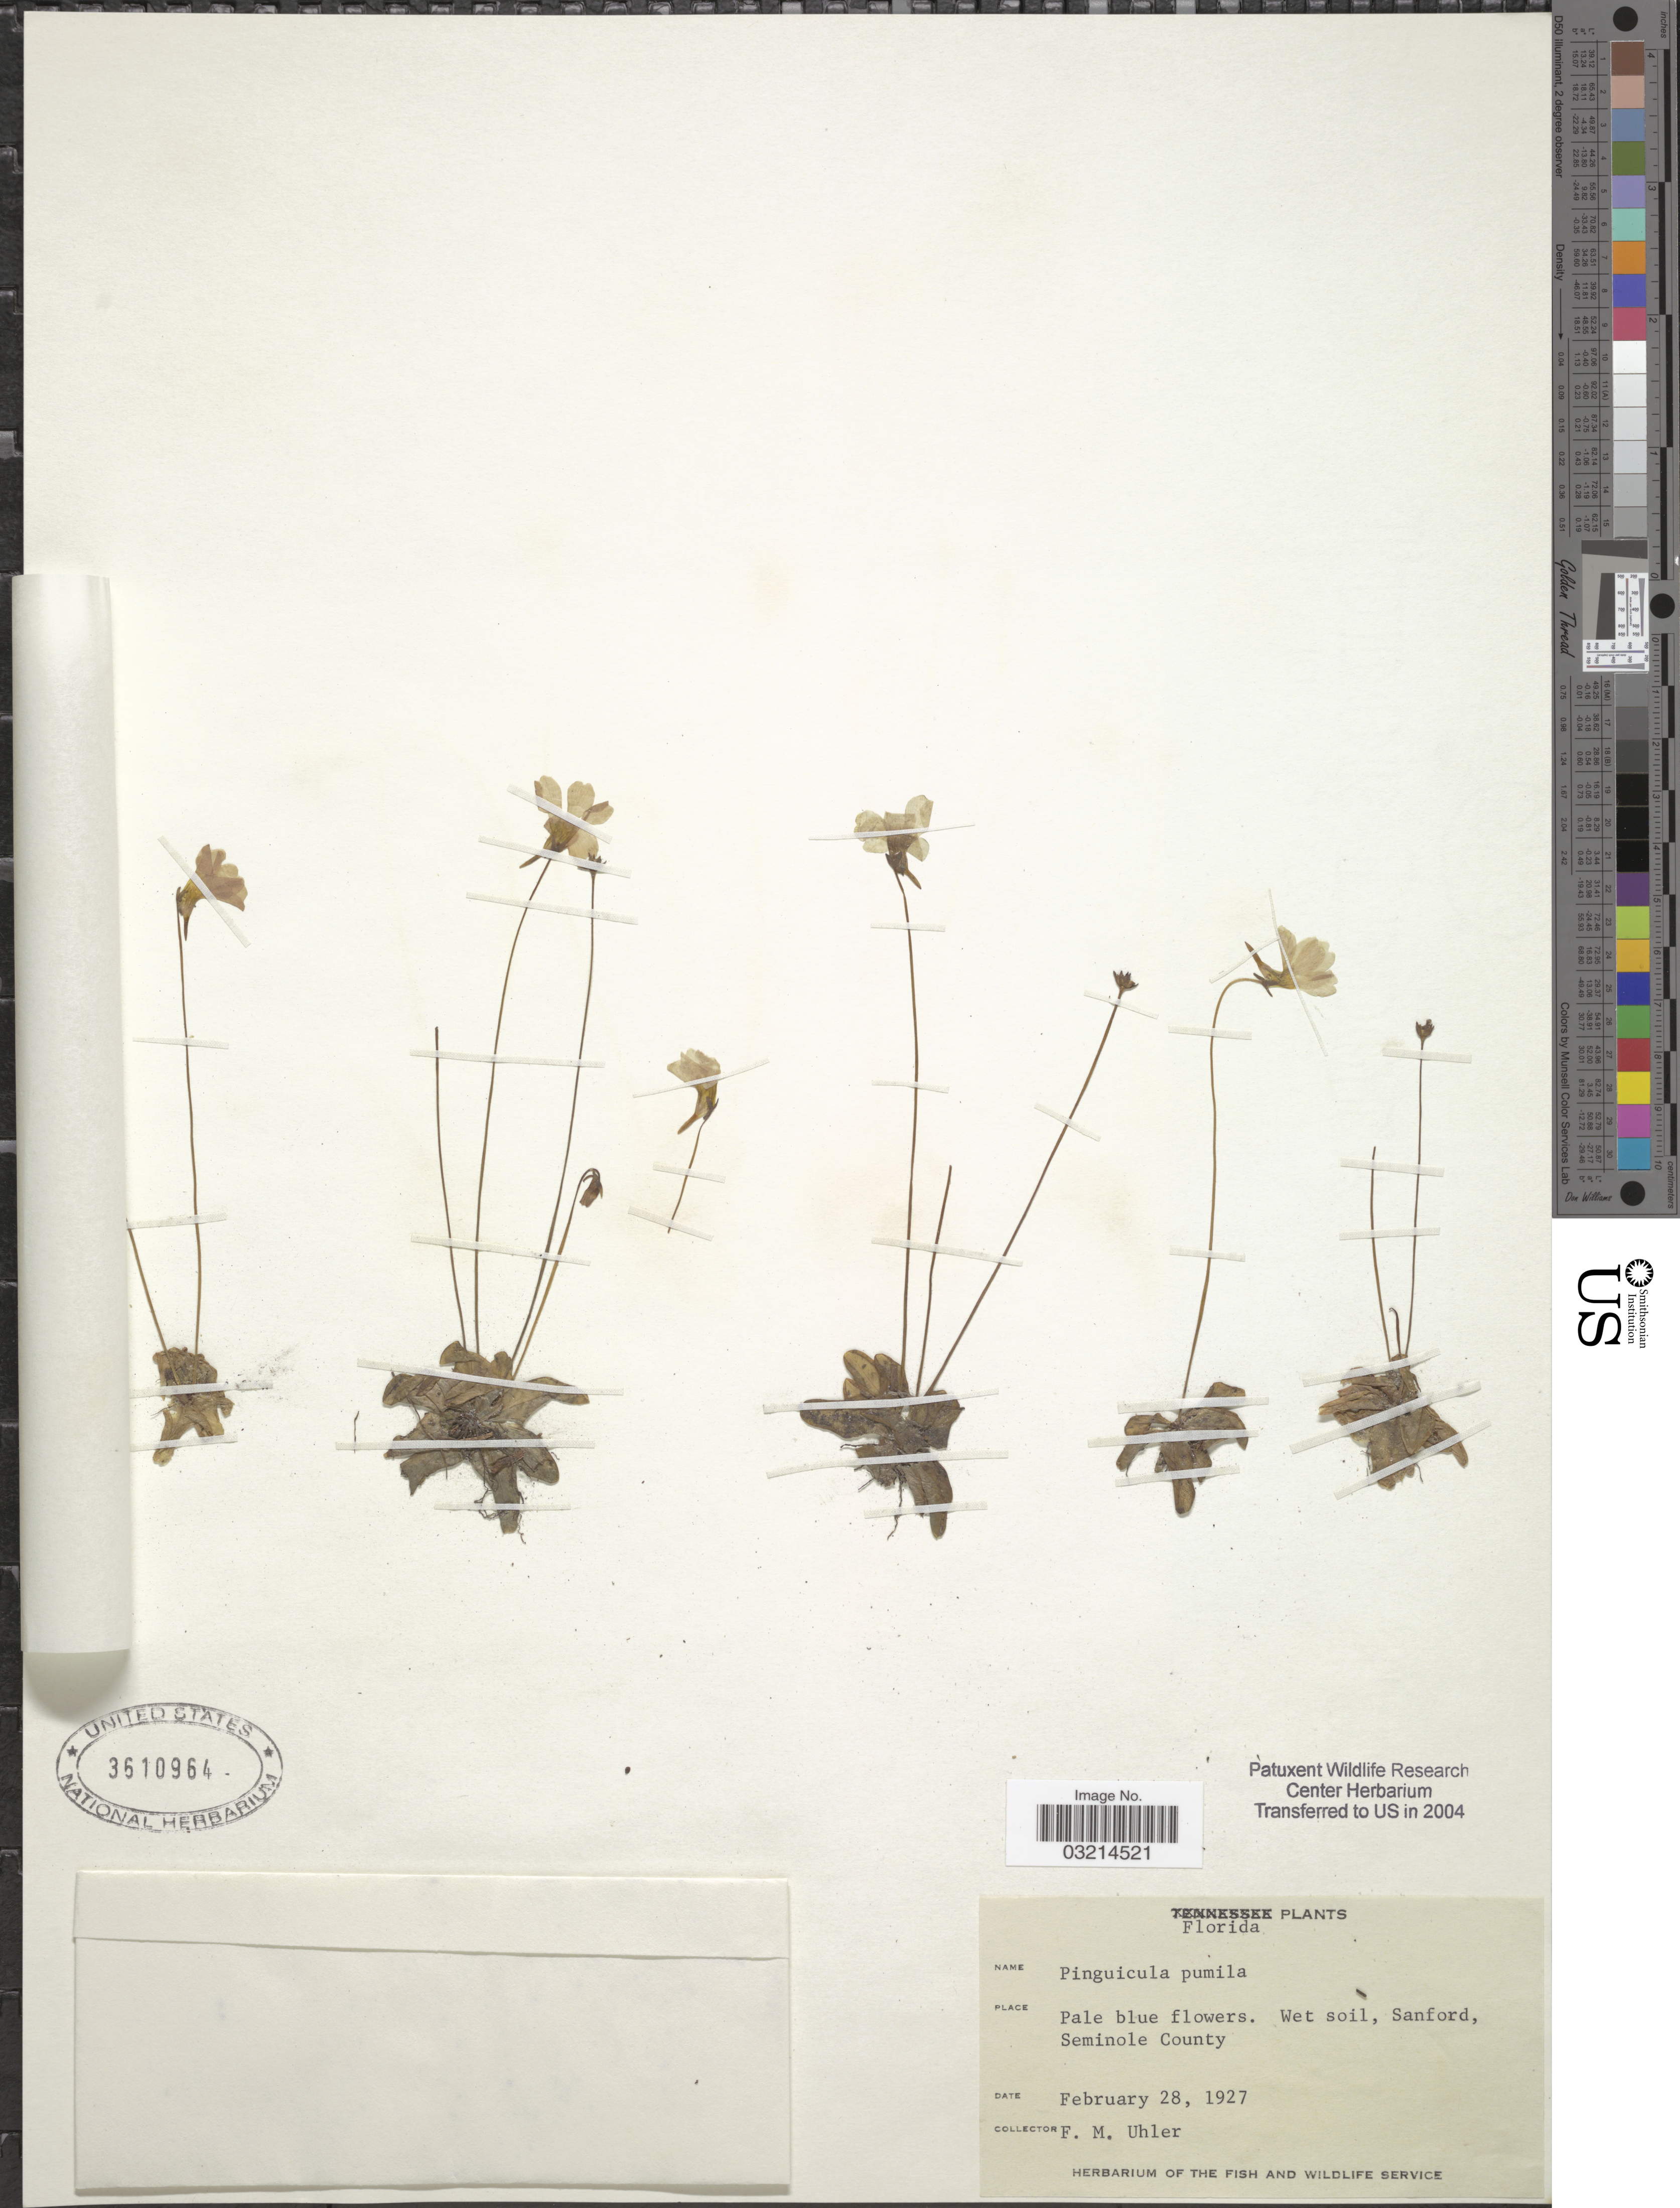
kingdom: Plantae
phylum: Tracheophyta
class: Magnoliopsida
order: Lamiales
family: Lentibulariaceae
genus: Pinguicula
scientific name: Pinguicula pumila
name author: Michx.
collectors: F. M. Uhler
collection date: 1927-02-28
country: United States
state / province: Florida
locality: Wet soil, Sanford, Seminole County.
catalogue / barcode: US 3610964